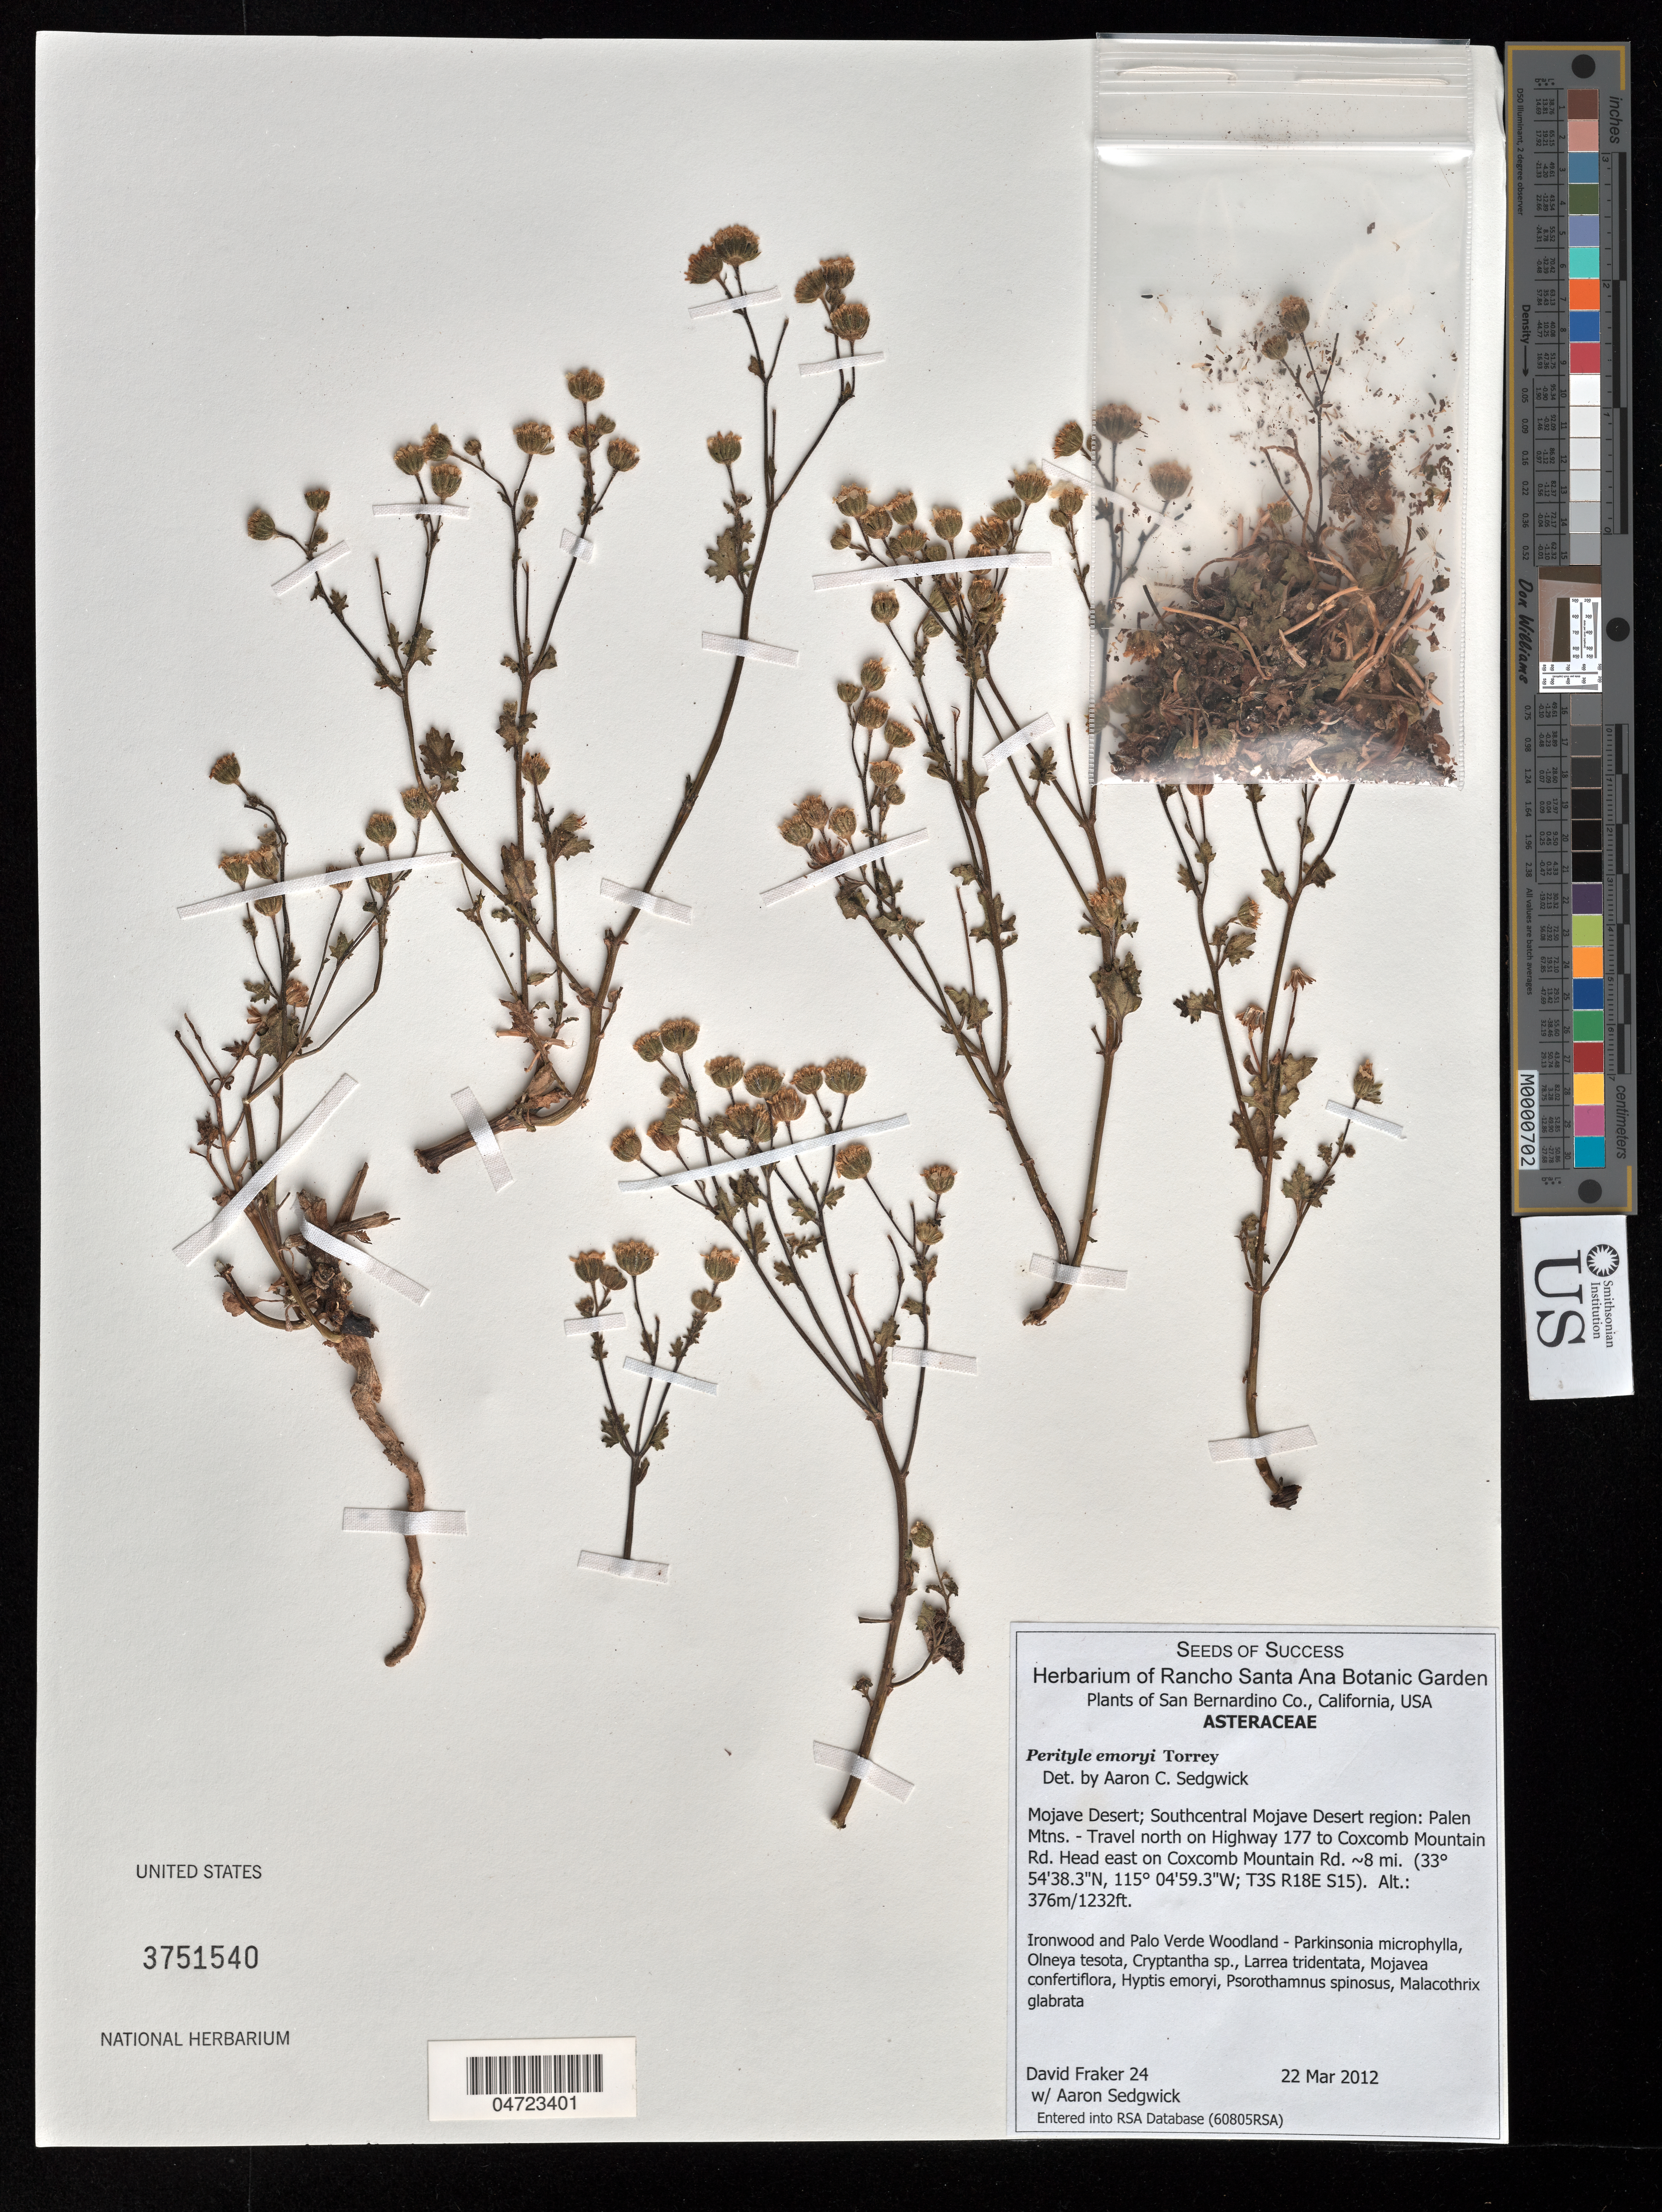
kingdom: Plantae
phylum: Tracheophyta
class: Magnoliopsida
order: Asterales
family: Asteraceae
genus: Perityle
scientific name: Perityle emoryi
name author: Torr. in Emory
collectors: D. Fraker & A. Sedgwick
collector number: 24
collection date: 2012-03-22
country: United States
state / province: California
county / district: San Bernardino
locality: San Bernardino Co. Mojave Desert; Southcentral Mojave Desert region: Palen Mtns. - Travel north on Highway 177 to Coxcomb Mountain Rd. Head east on Coxcomb Mountain Rd. ~8 mi. (T3S R18E S15).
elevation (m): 376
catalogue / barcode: US 3751540